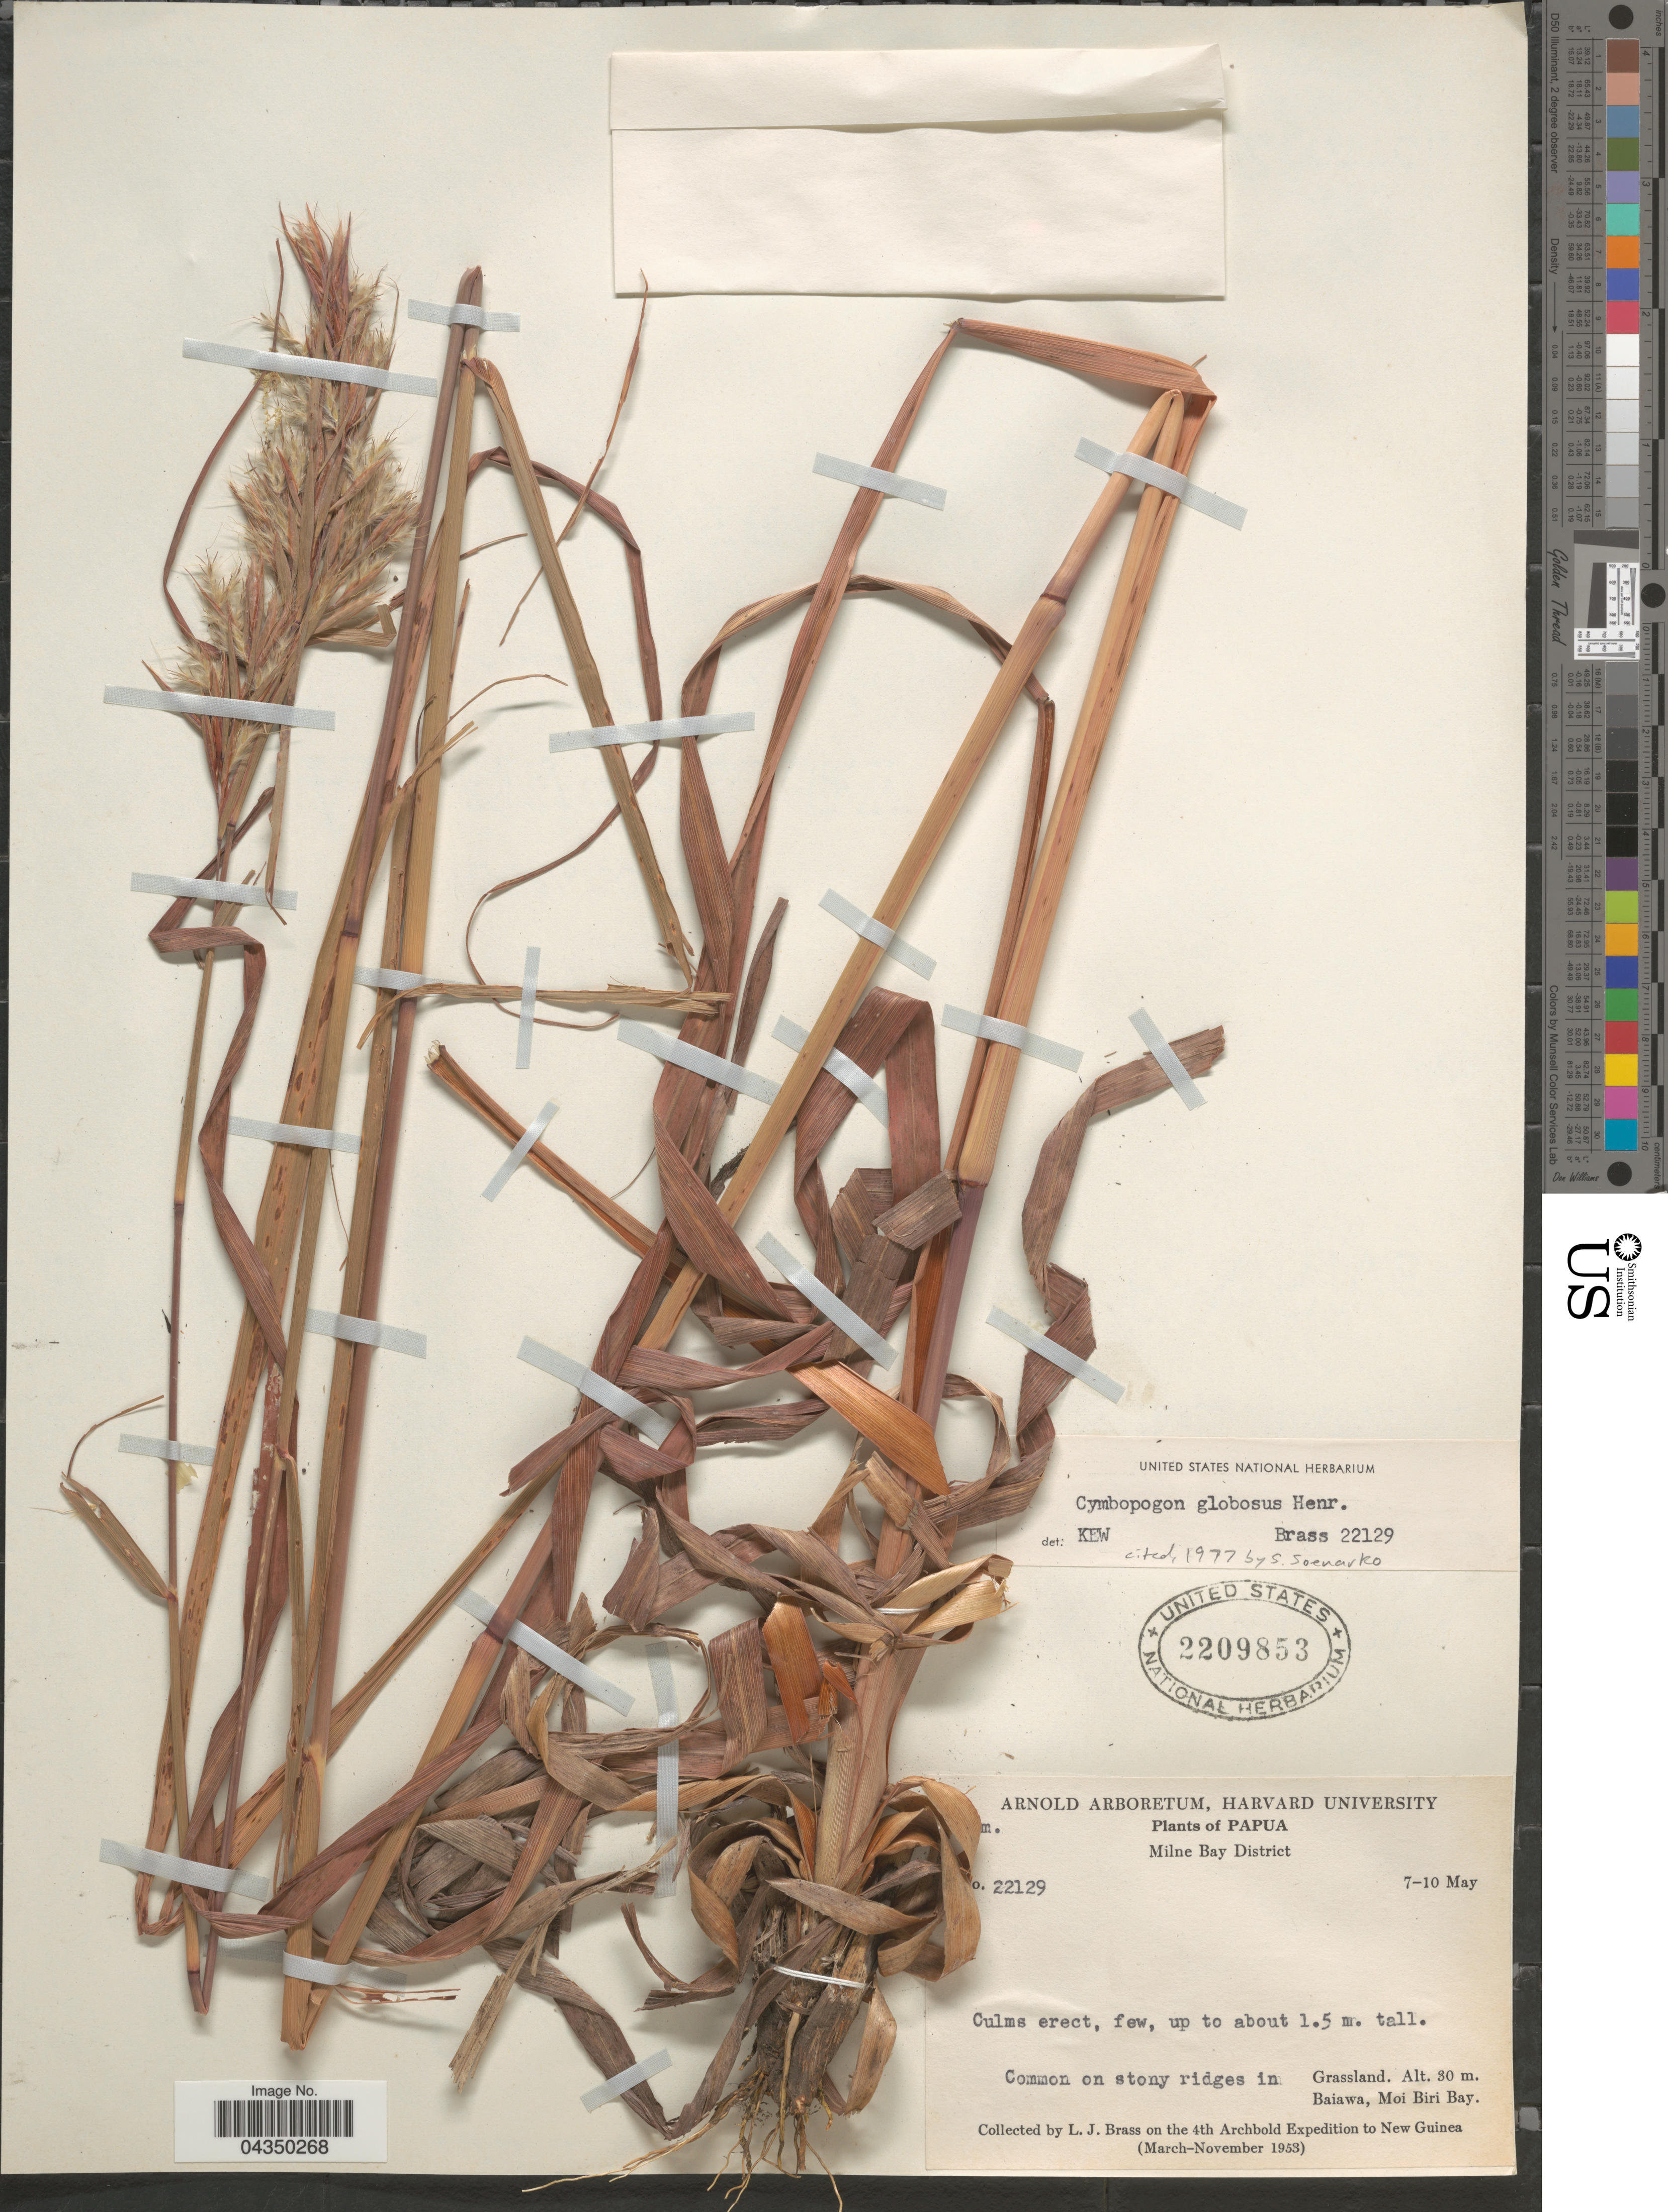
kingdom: Plantae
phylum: Tracheophyta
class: Liliopsida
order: Poales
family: Poaceae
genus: Cymbopogon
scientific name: Cymbopogon globosus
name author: Henr.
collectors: L. J. Brass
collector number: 22129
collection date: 1953-05-07/1953-05-10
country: Papua New Guinea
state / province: Milne Bay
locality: Papua. Milne Bay District. Common on stony ridges in Grassland. Baiawa, Moi Biri Bay. 4th Archbold Expedition to New Guinea (March-November 1953).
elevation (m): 30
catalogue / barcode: US 2209853